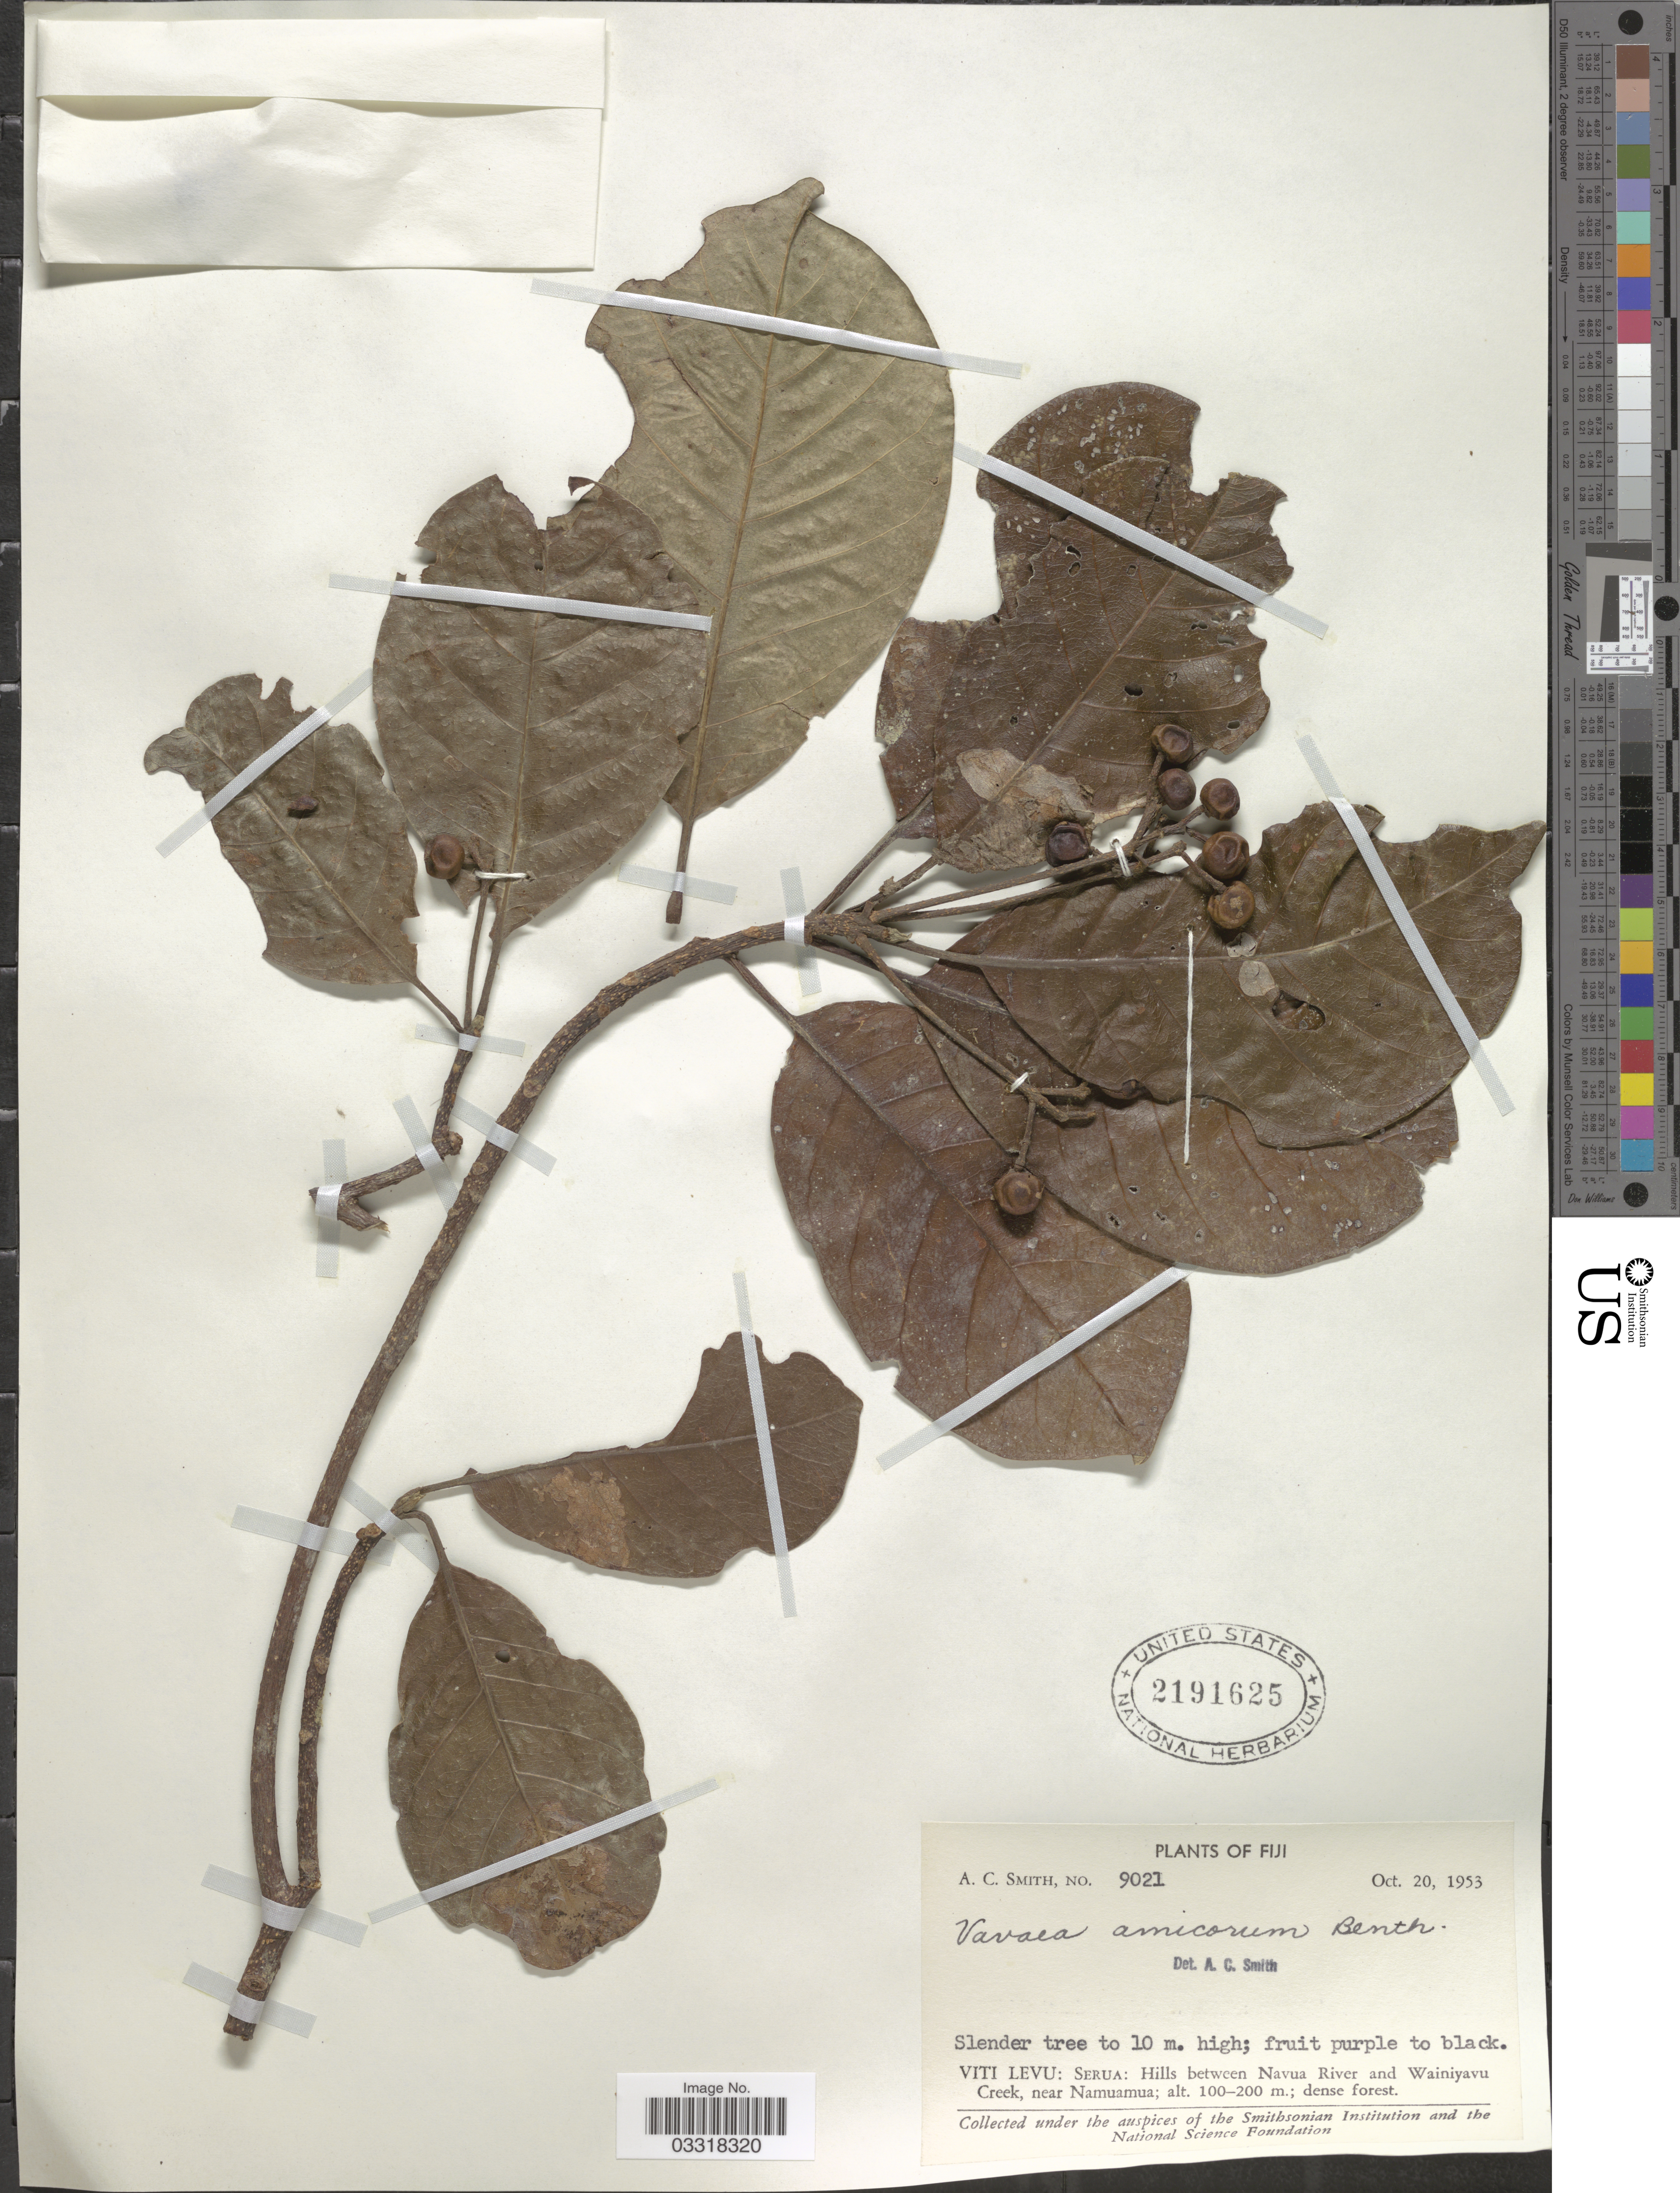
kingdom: Plantae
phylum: Tracheophyta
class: Magnoliopsida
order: Sapindales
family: Meliaceae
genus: Vavaea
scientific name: Vavaea amicorum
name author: Benth.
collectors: A. C. Smith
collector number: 9021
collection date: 1953-10-20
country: Fiji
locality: Viti Levu: Serua: Hills between Navua River and Wainiyavu Creek, near Namuamua.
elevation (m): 100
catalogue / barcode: US 2191625